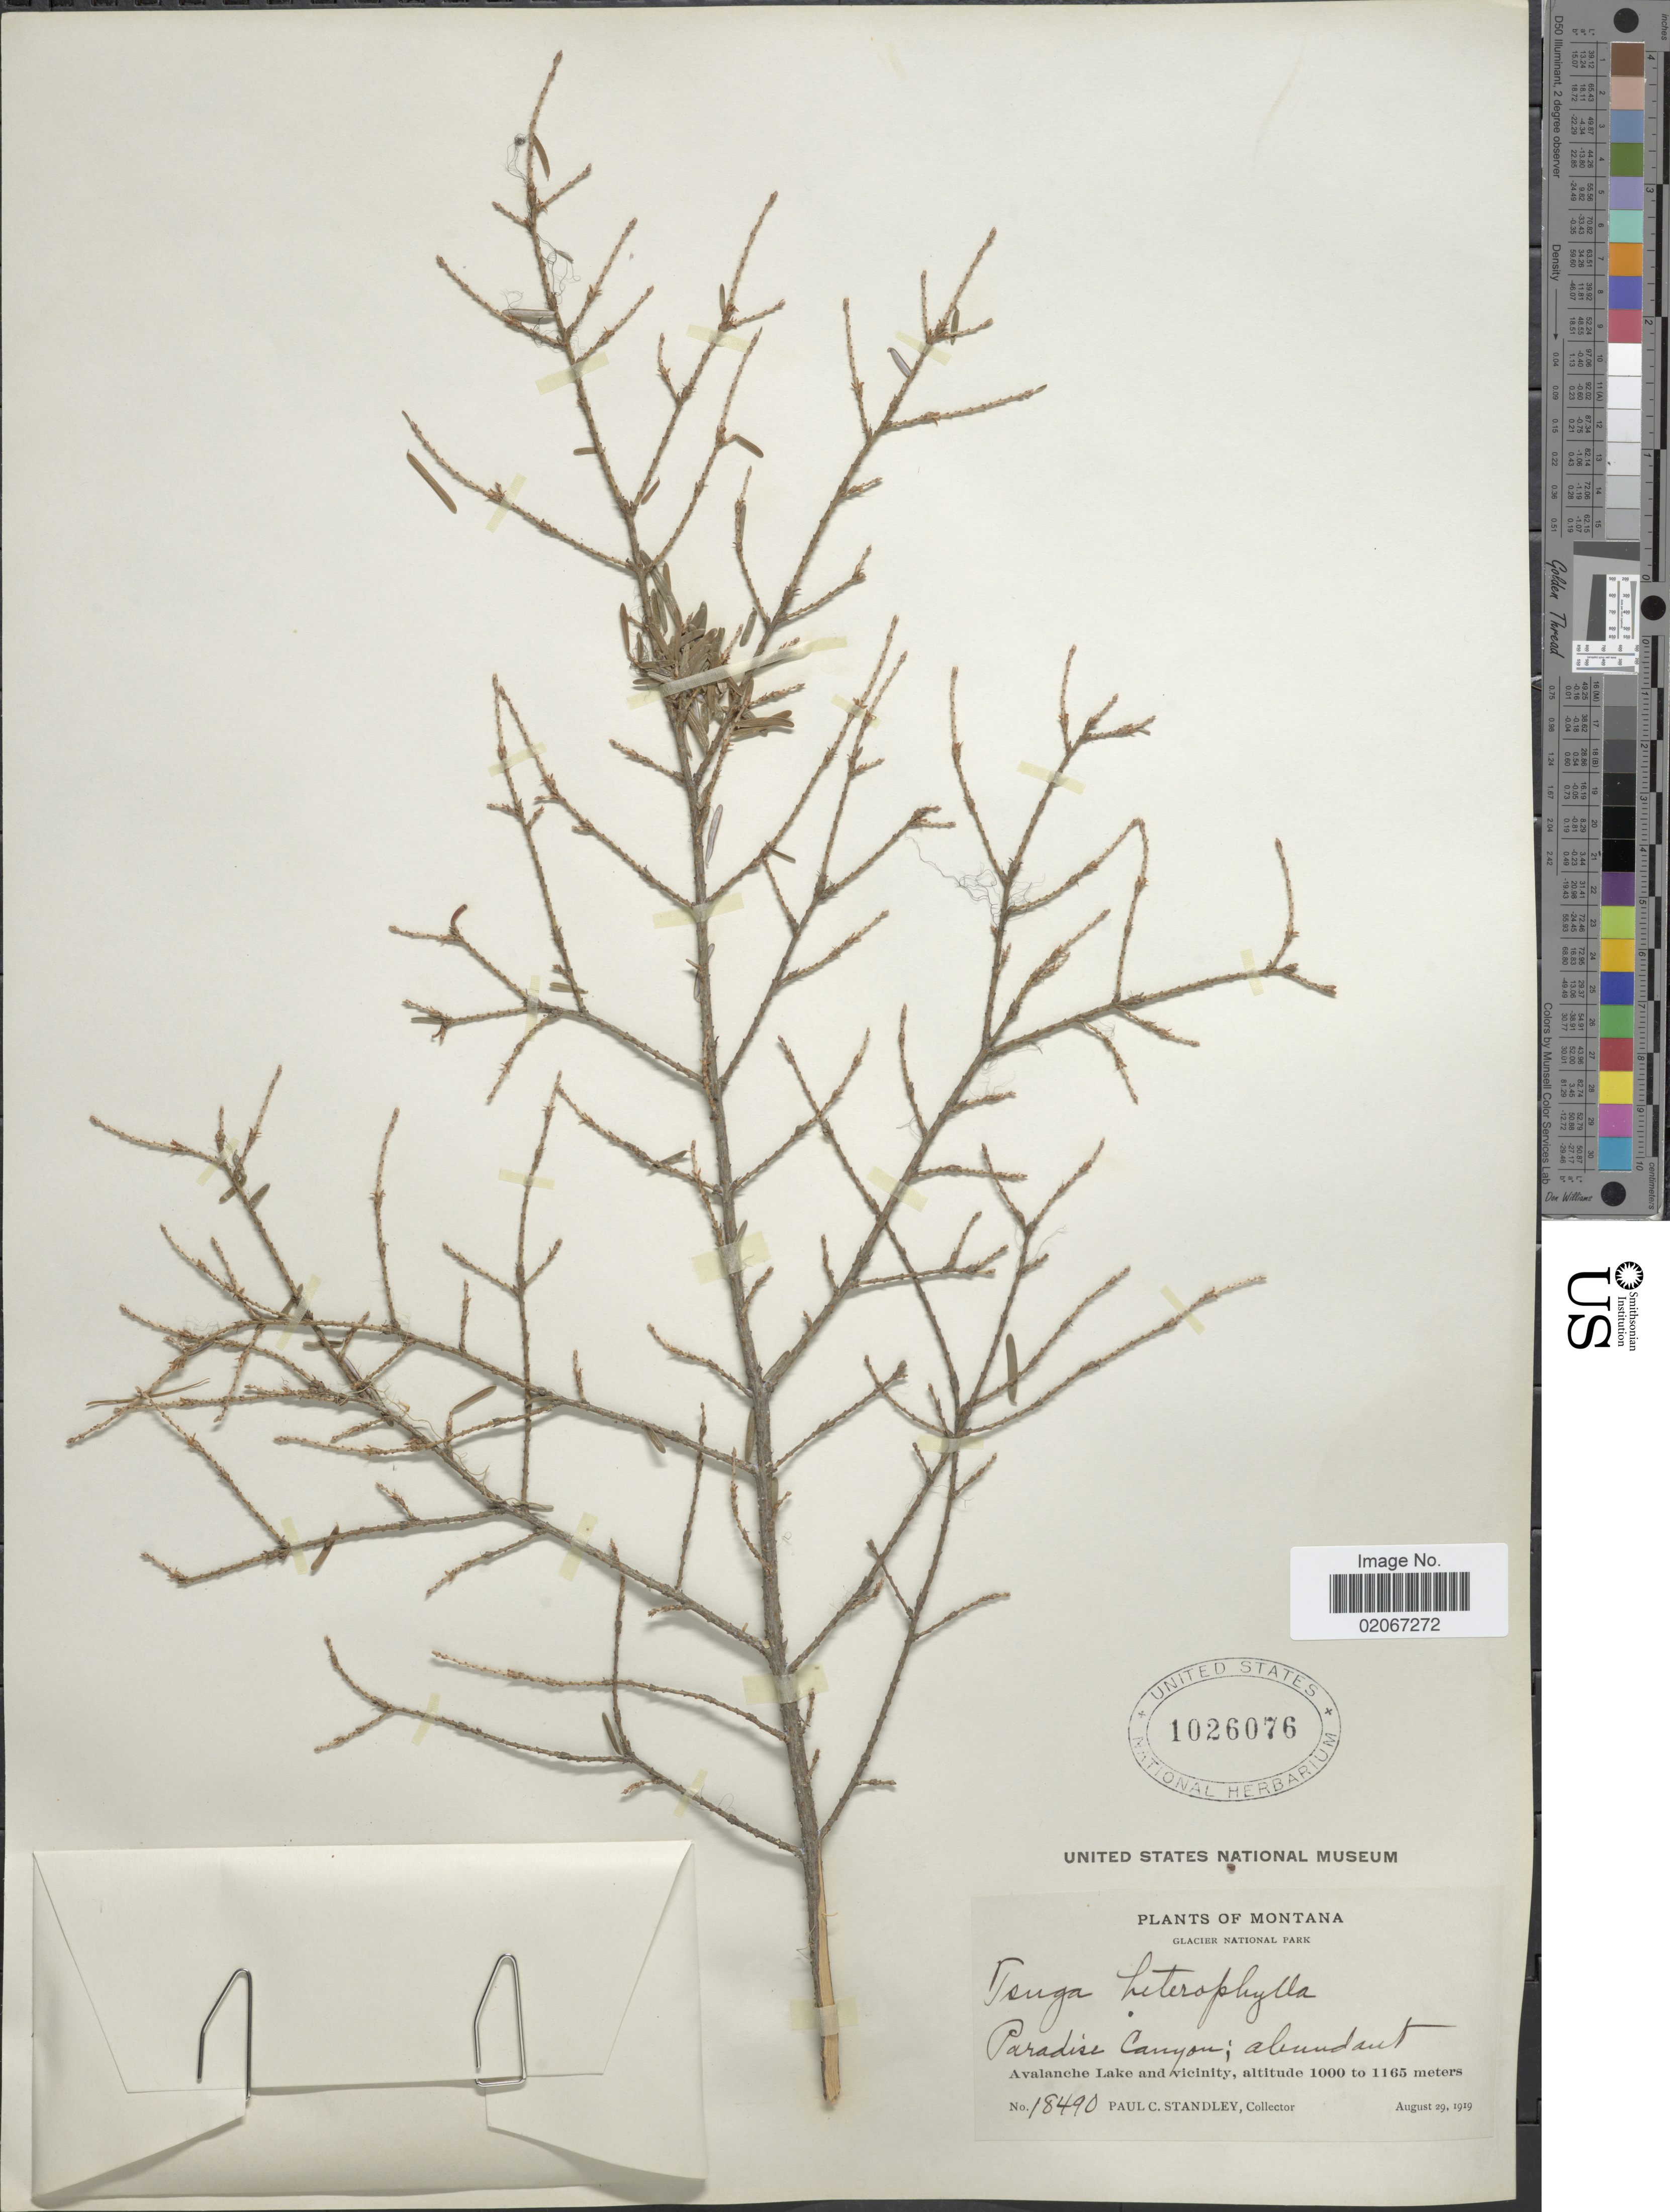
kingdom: Plantae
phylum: Tracheophyta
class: Pinopsida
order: Pinales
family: Pinaceae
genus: Tsuga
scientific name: Tsuga heterophylla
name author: (Raf.) Sarg.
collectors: P. C. Standley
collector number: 18490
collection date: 1919-08-29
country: United States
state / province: Montana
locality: Paradise Canyon; abundant. Avalanche Lake and vicinity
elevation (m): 1000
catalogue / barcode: US 1026076